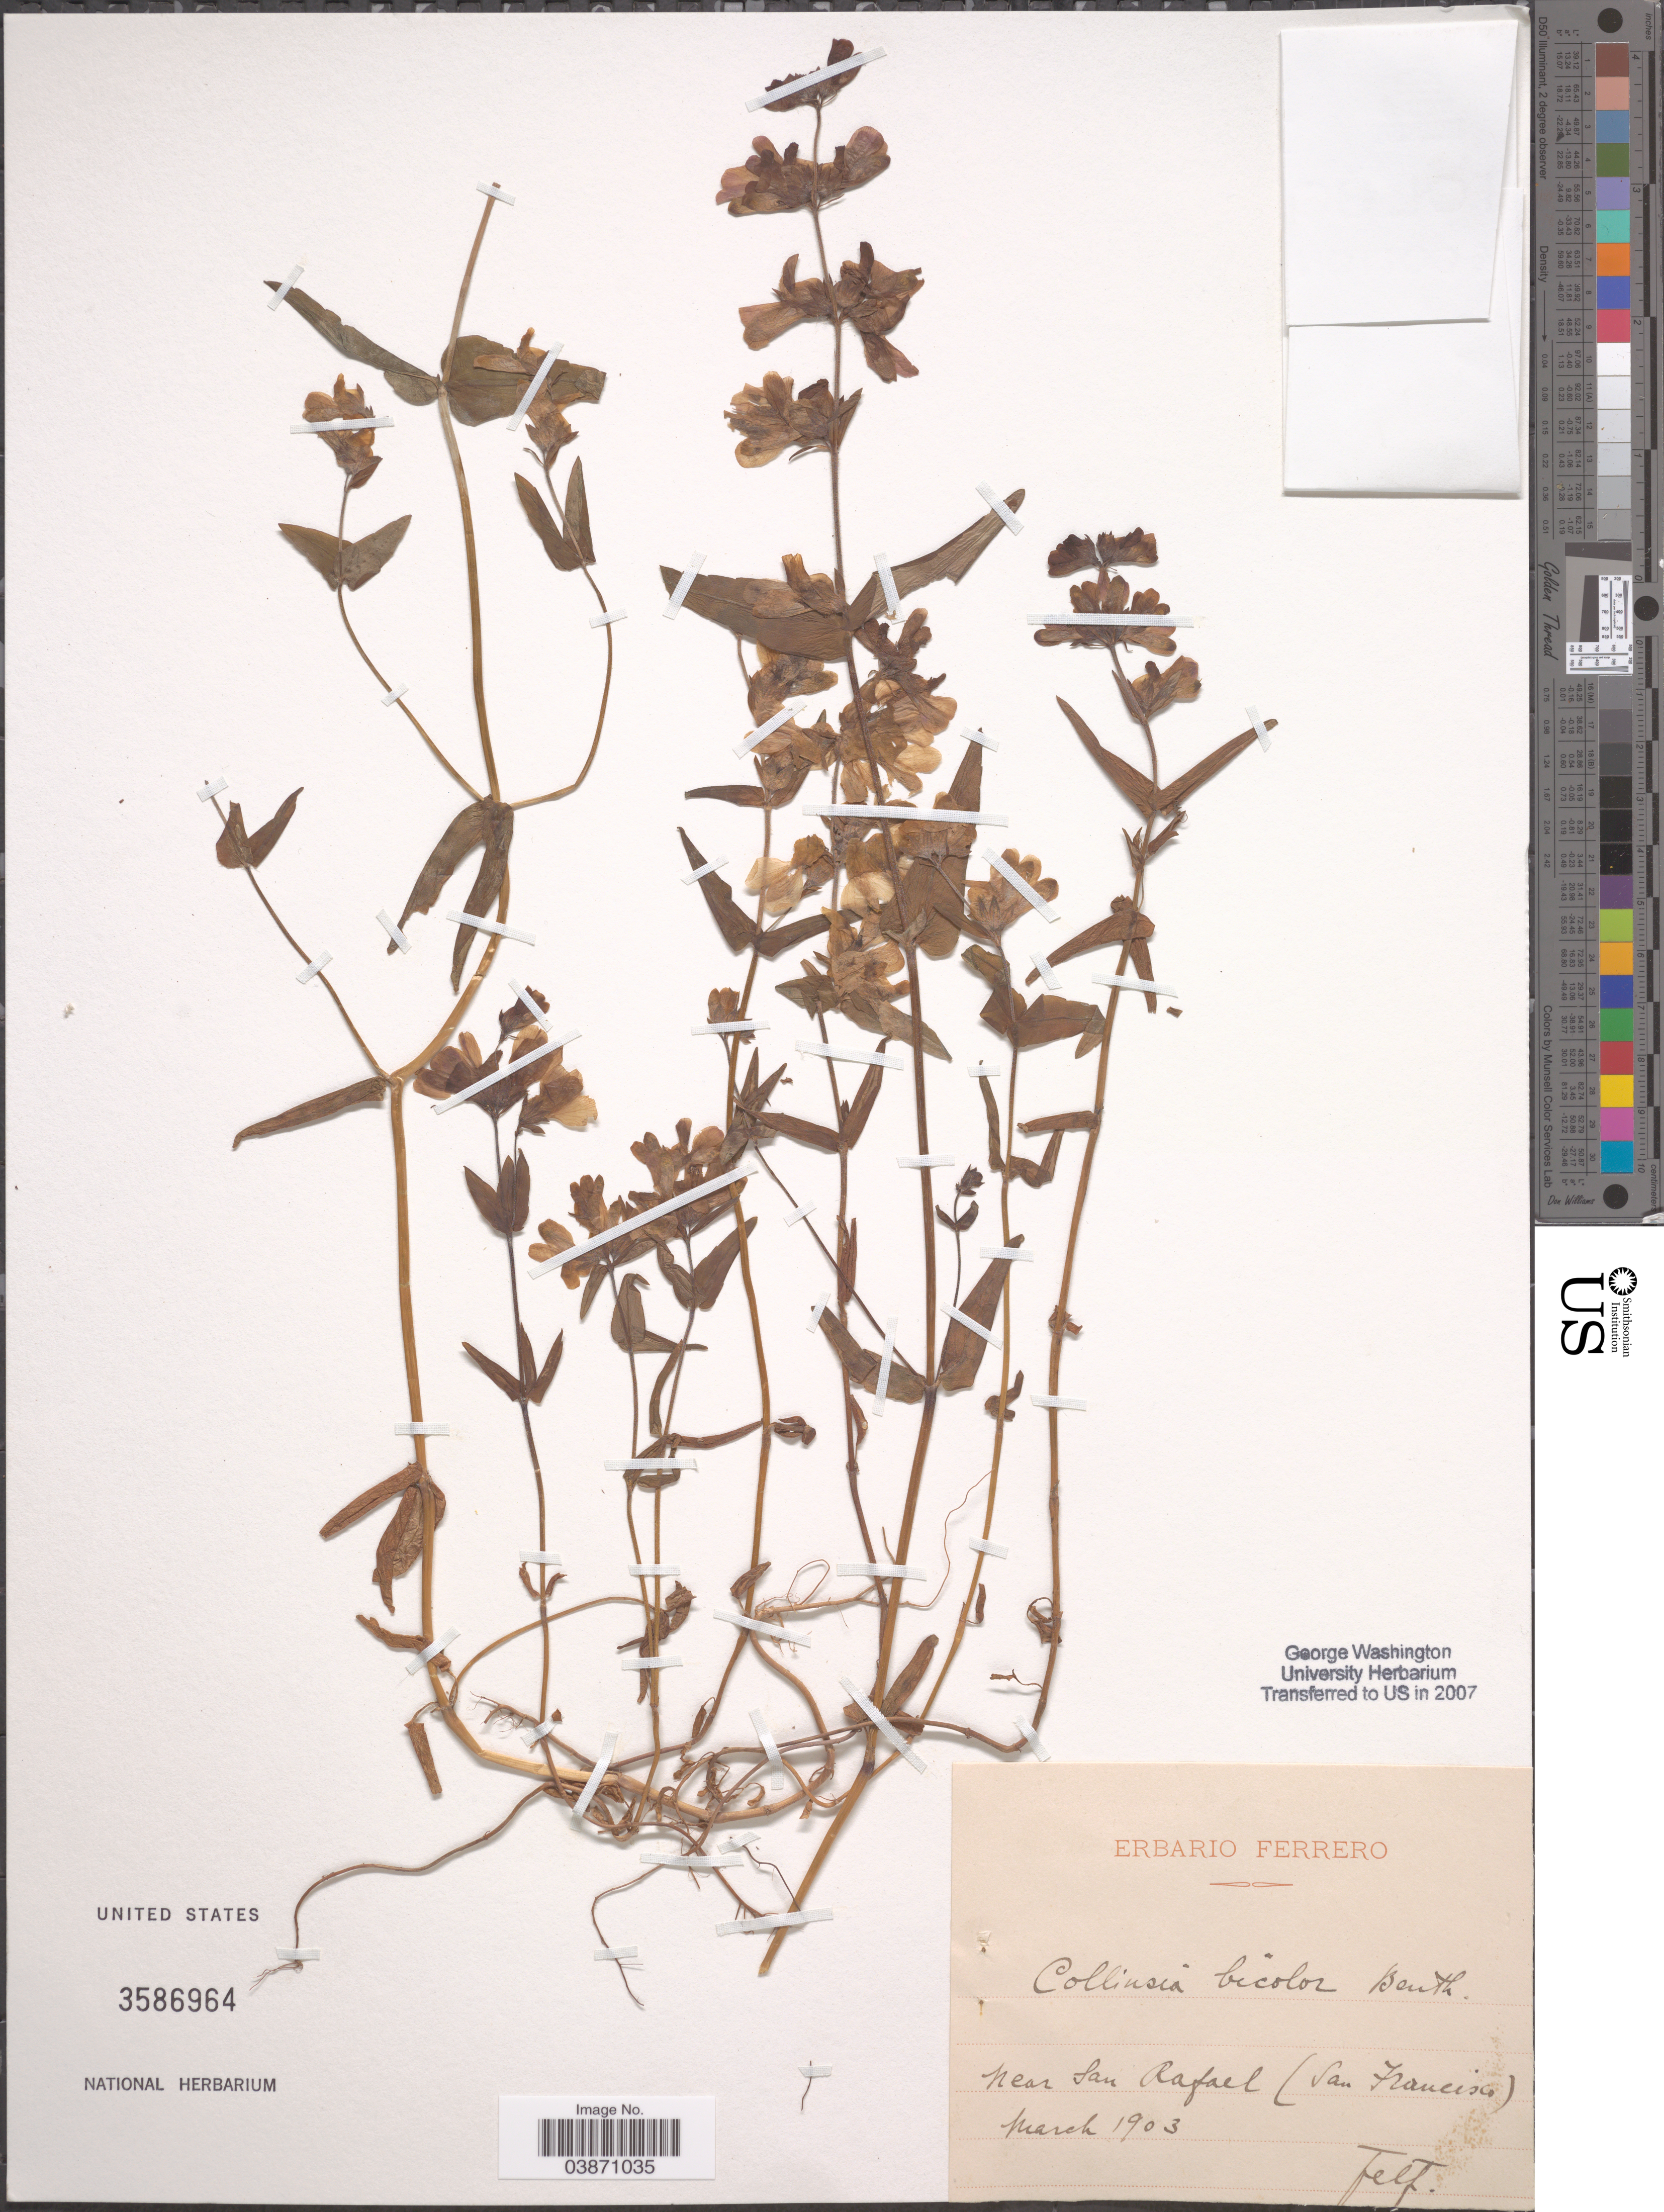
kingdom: Plantae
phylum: Tracheophyta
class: Magnoliopsida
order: Lamiales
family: Plantaginaceae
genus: Collinsia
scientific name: Collinsia bicolor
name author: Raf.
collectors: F. Ferrero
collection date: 1903-03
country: United States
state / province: California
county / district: San Francisco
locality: Near San Rafael (San Francisco).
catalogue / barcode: US 3586964